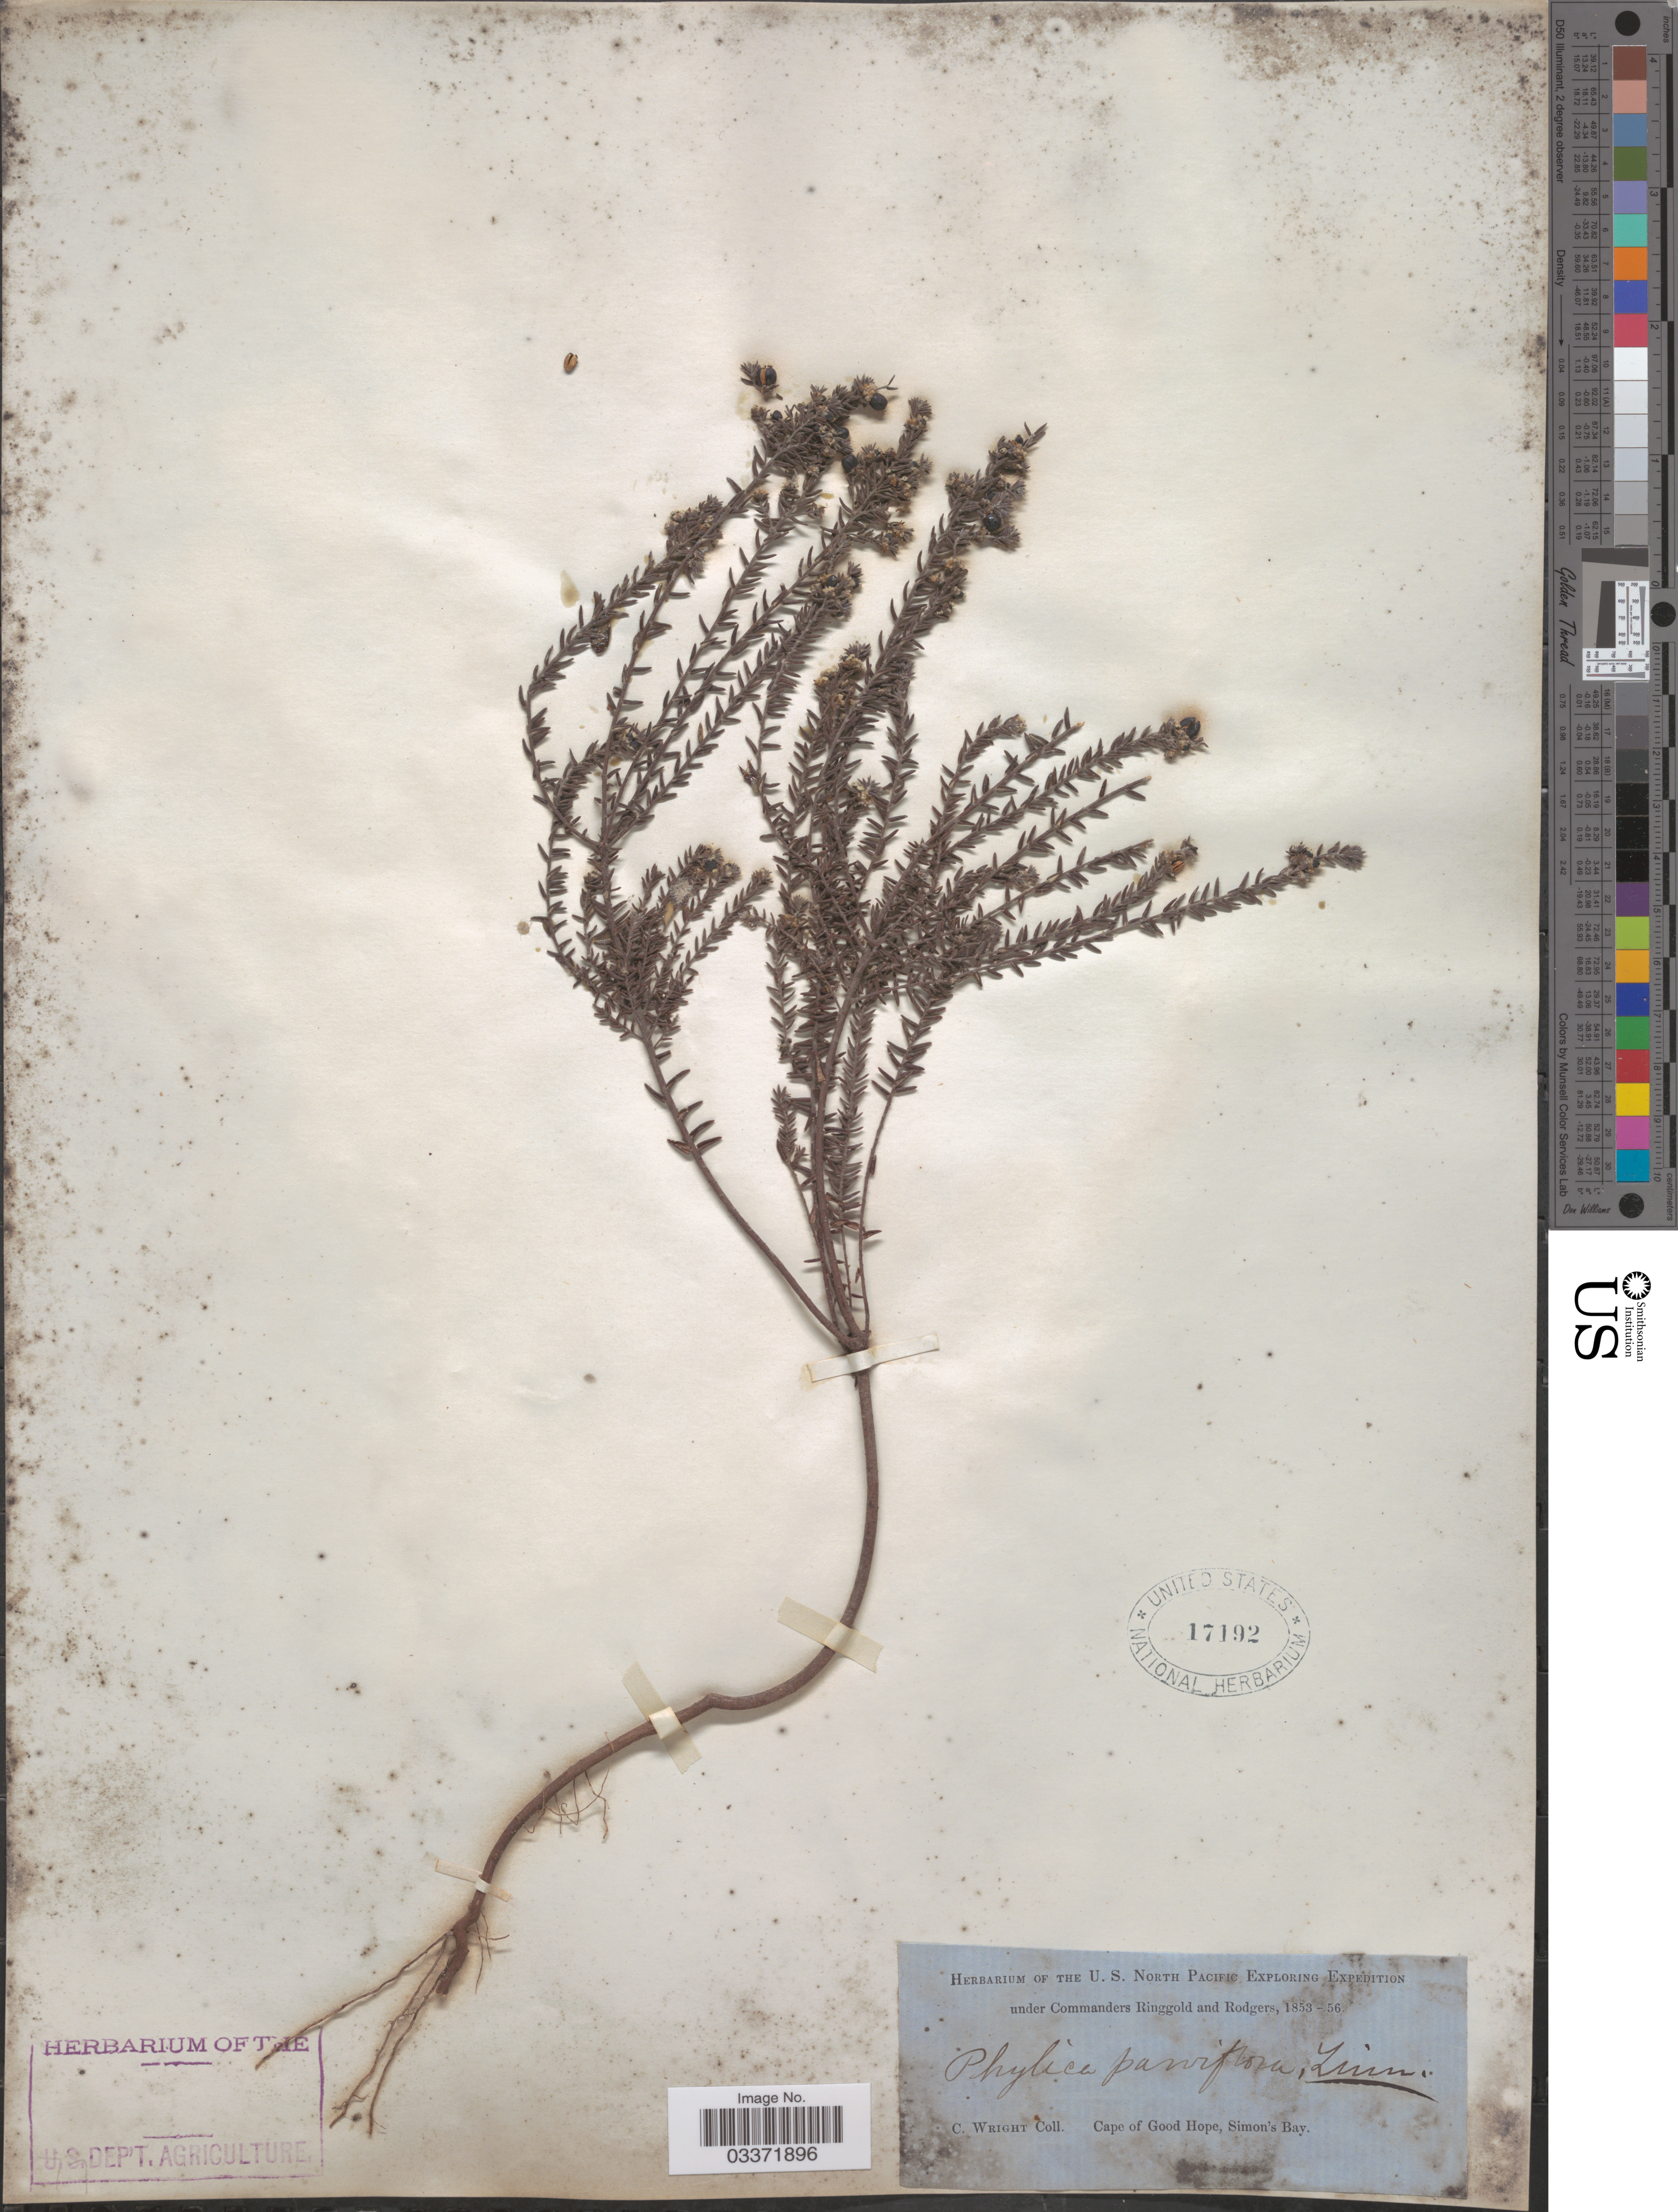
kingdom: Plantae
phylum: Tracheophyta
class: Magnoliopsida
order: Rosales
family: Rhamnaceae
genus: Phylica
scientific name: Phylica parviflora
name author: P.J. Bergius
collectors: C. Wright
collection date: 1853/1856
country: South Africa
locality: Cape of Good Hope, Simon's Bay.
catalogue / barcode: US 17192